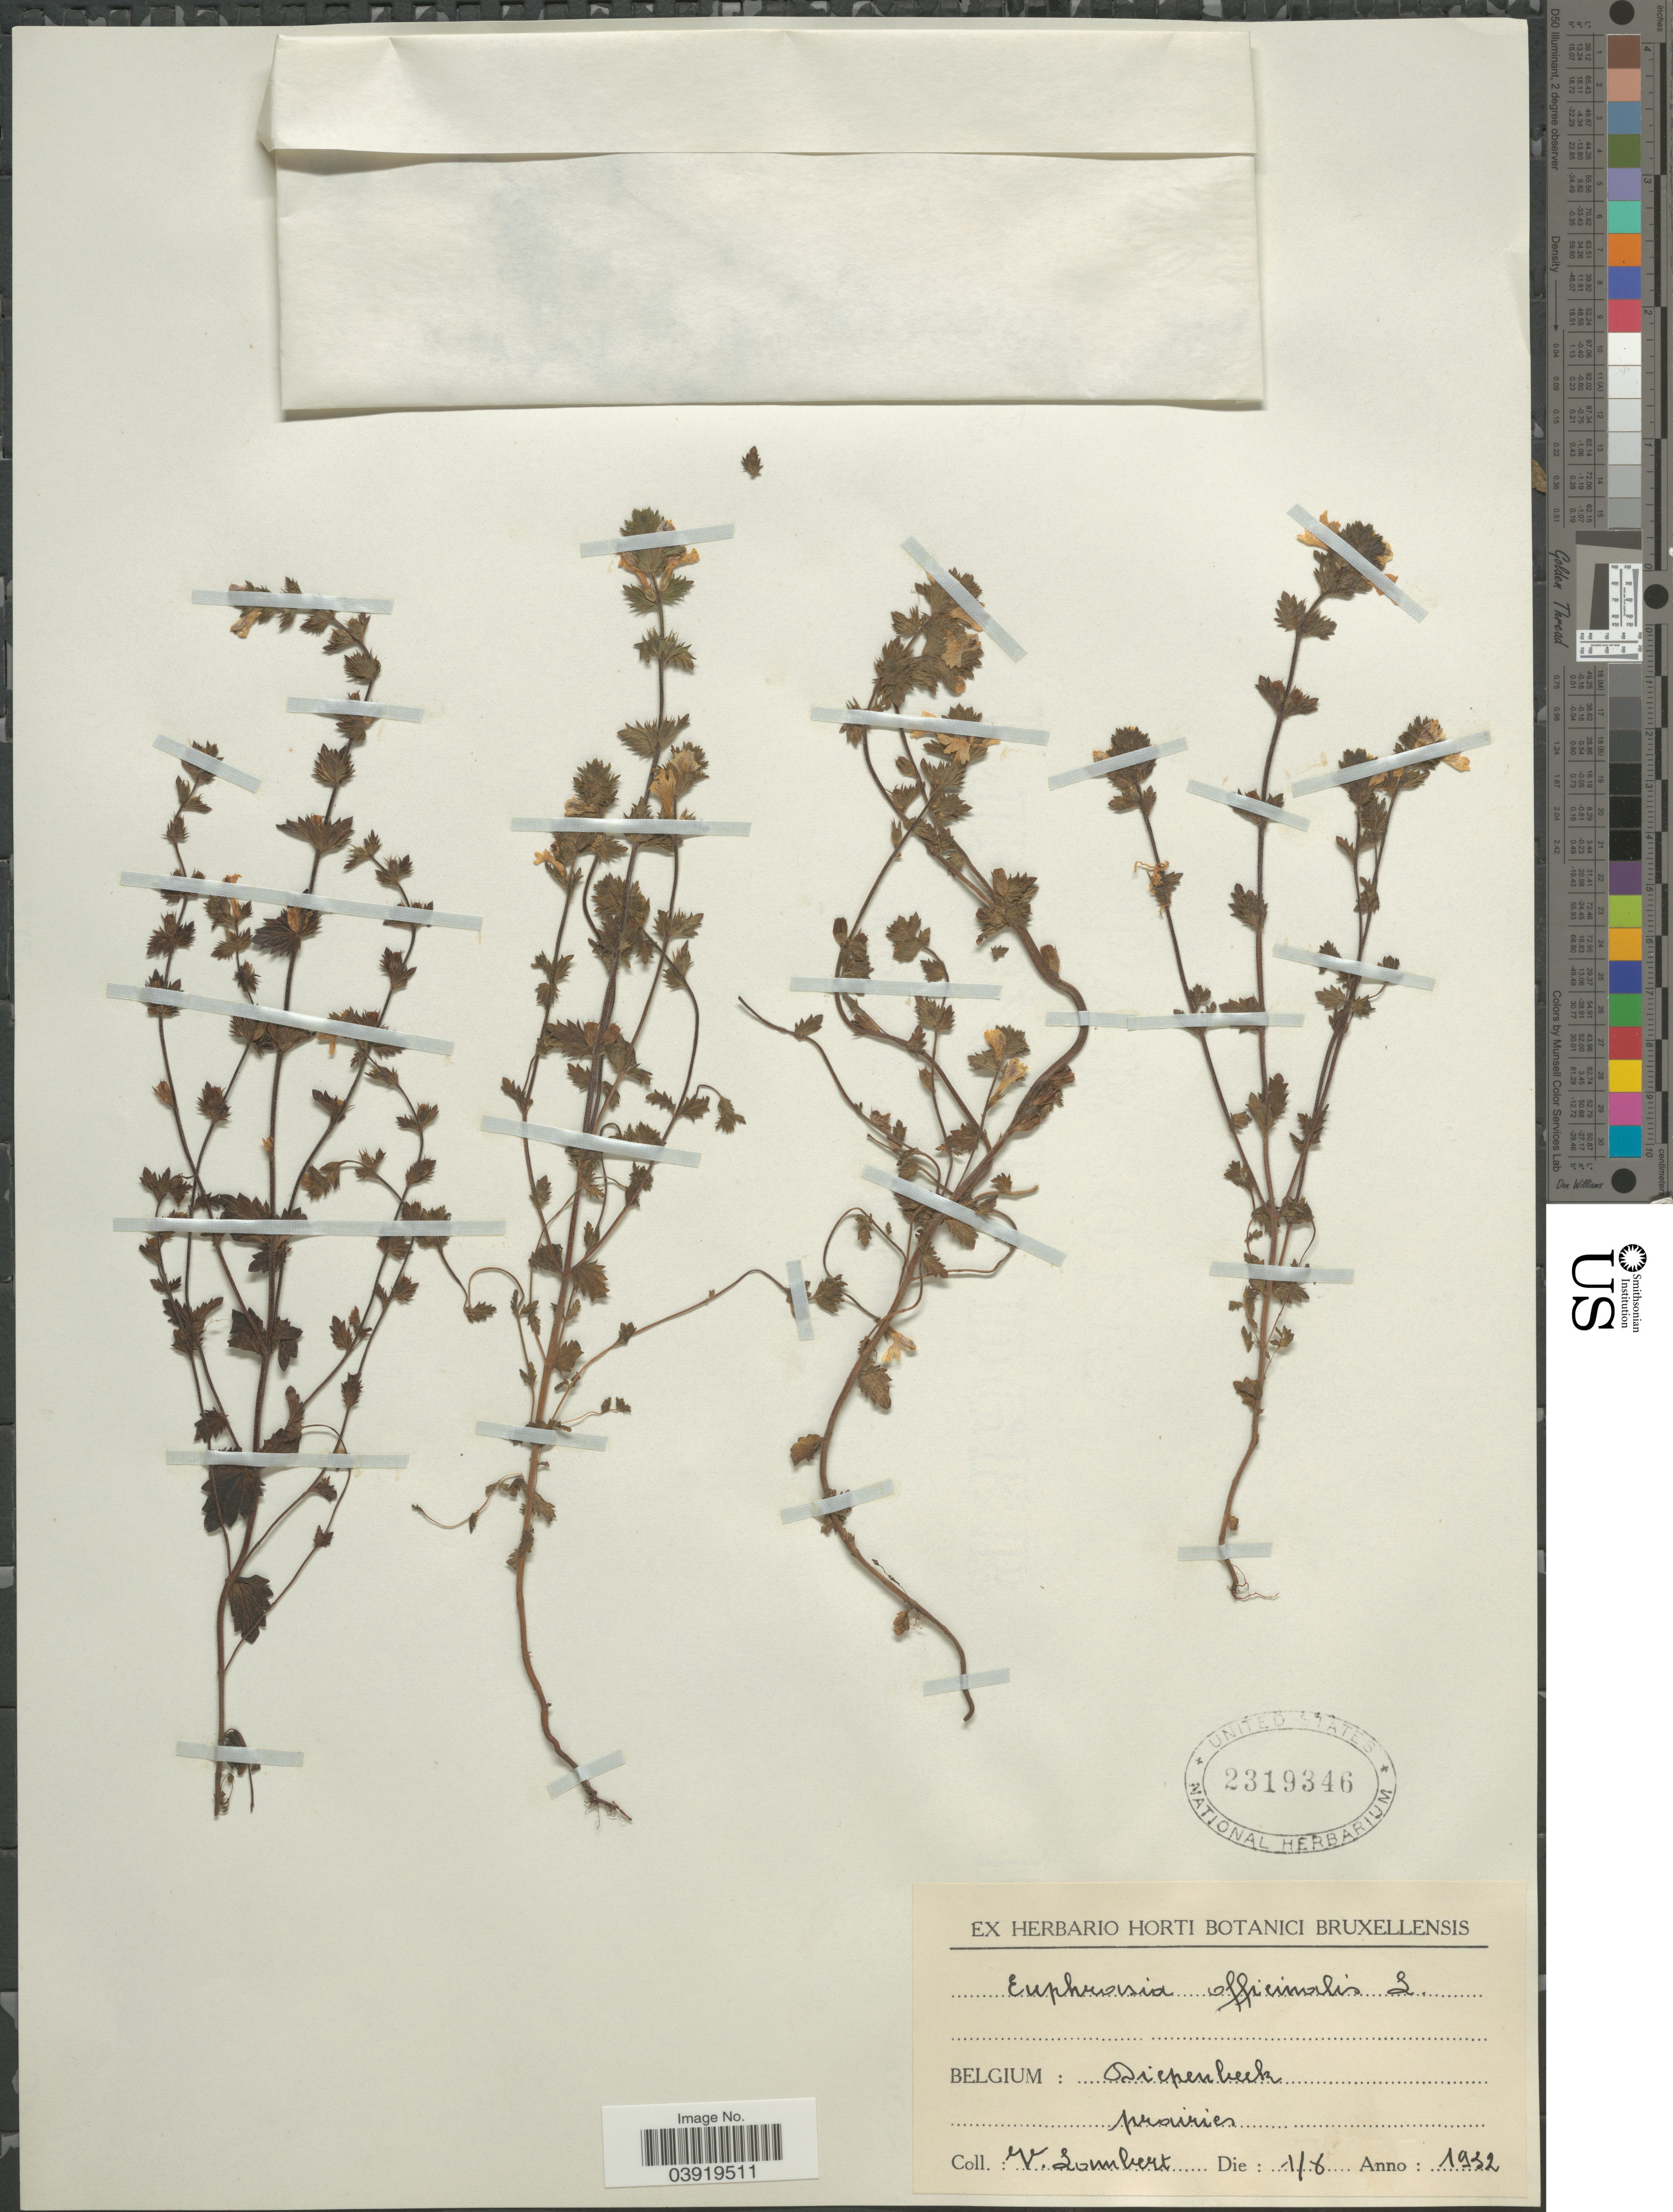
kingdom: Plantae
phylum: Tracheophyta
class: Magnoliopsida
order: Lamiales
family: Orobanchaceae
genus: Euphrasia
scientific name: Euphrasia officinalis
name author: L.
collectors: V. Lombert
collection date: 1932-06-01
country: Belgium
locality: Diepenbeek. Prairies.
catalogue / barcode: US 2319346